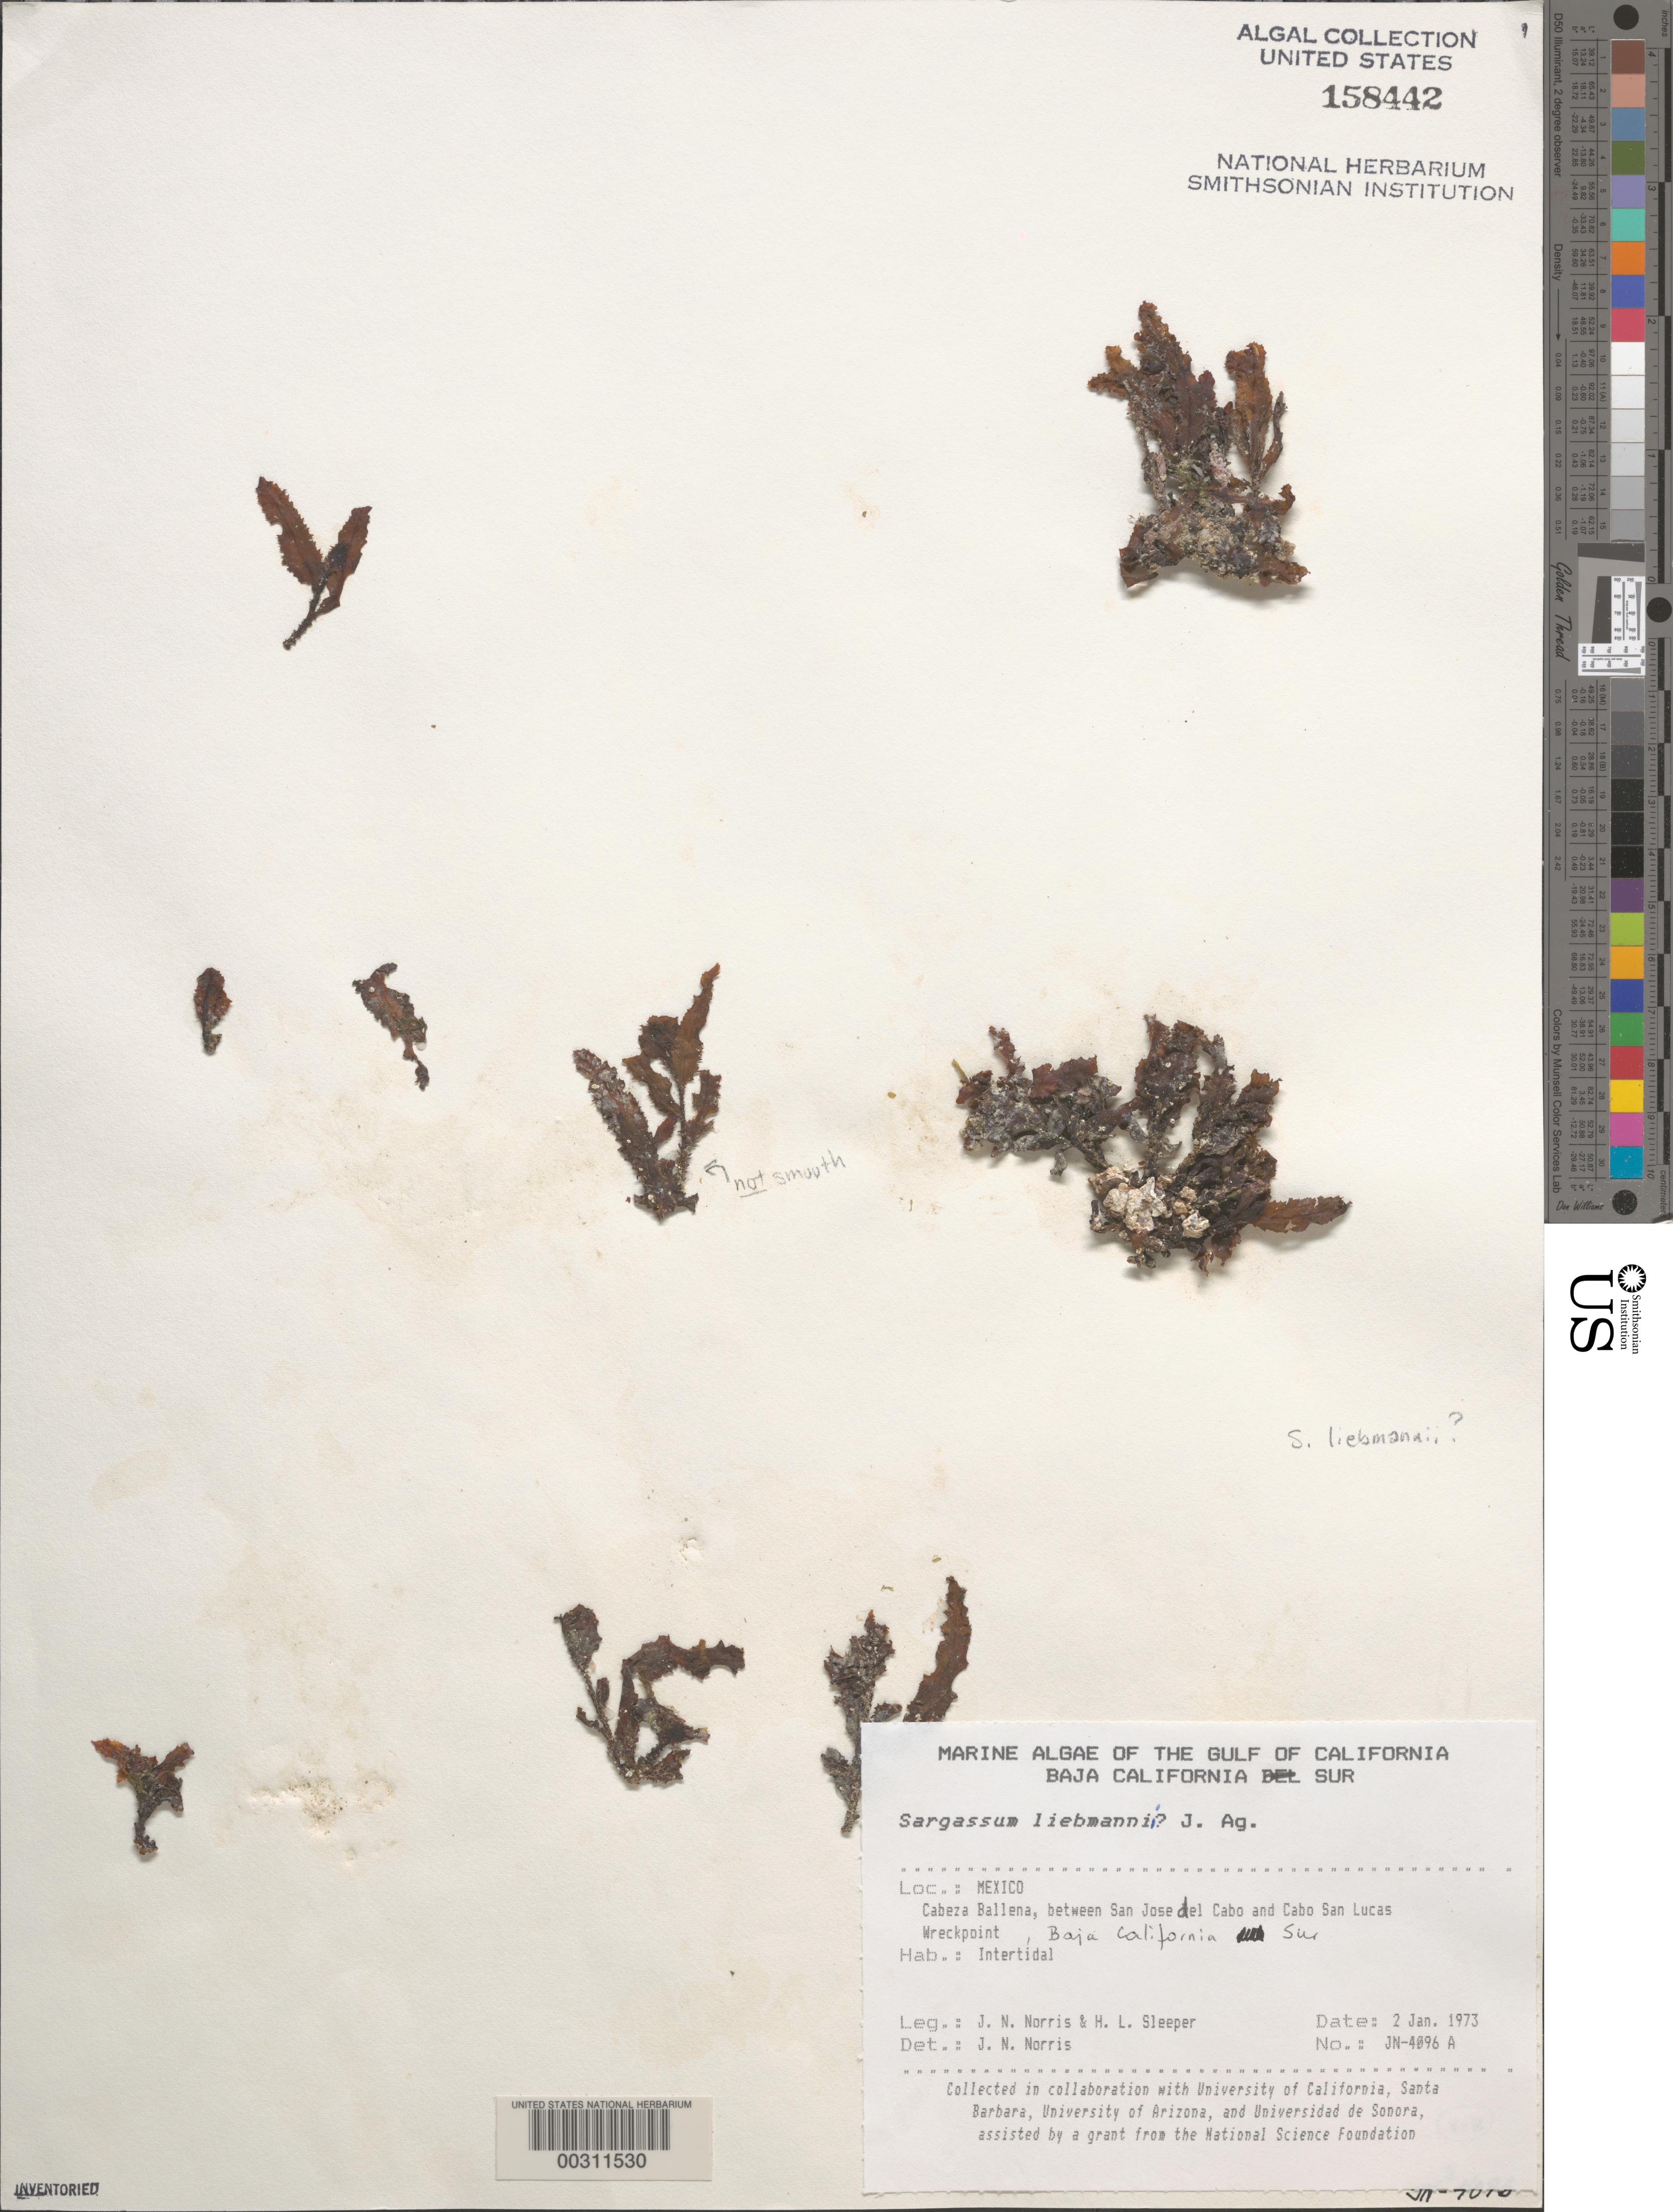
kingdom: Chromista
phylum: Ochrophyta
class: Phaeophyceae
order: Fucales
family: Sargassaceae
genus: Sargassum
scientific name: Sargassum liebmannii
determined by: Norris, James N.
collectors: J. N. Norris & H. Sleeper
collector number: JN-4096a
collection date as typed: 02 Jan 1973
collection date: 1973-01-02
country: Mexico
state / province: Baja California Sur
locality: Cabeza Ballena, between San Jose del Cabo and Cabo San Lucas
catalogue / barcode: US 158442